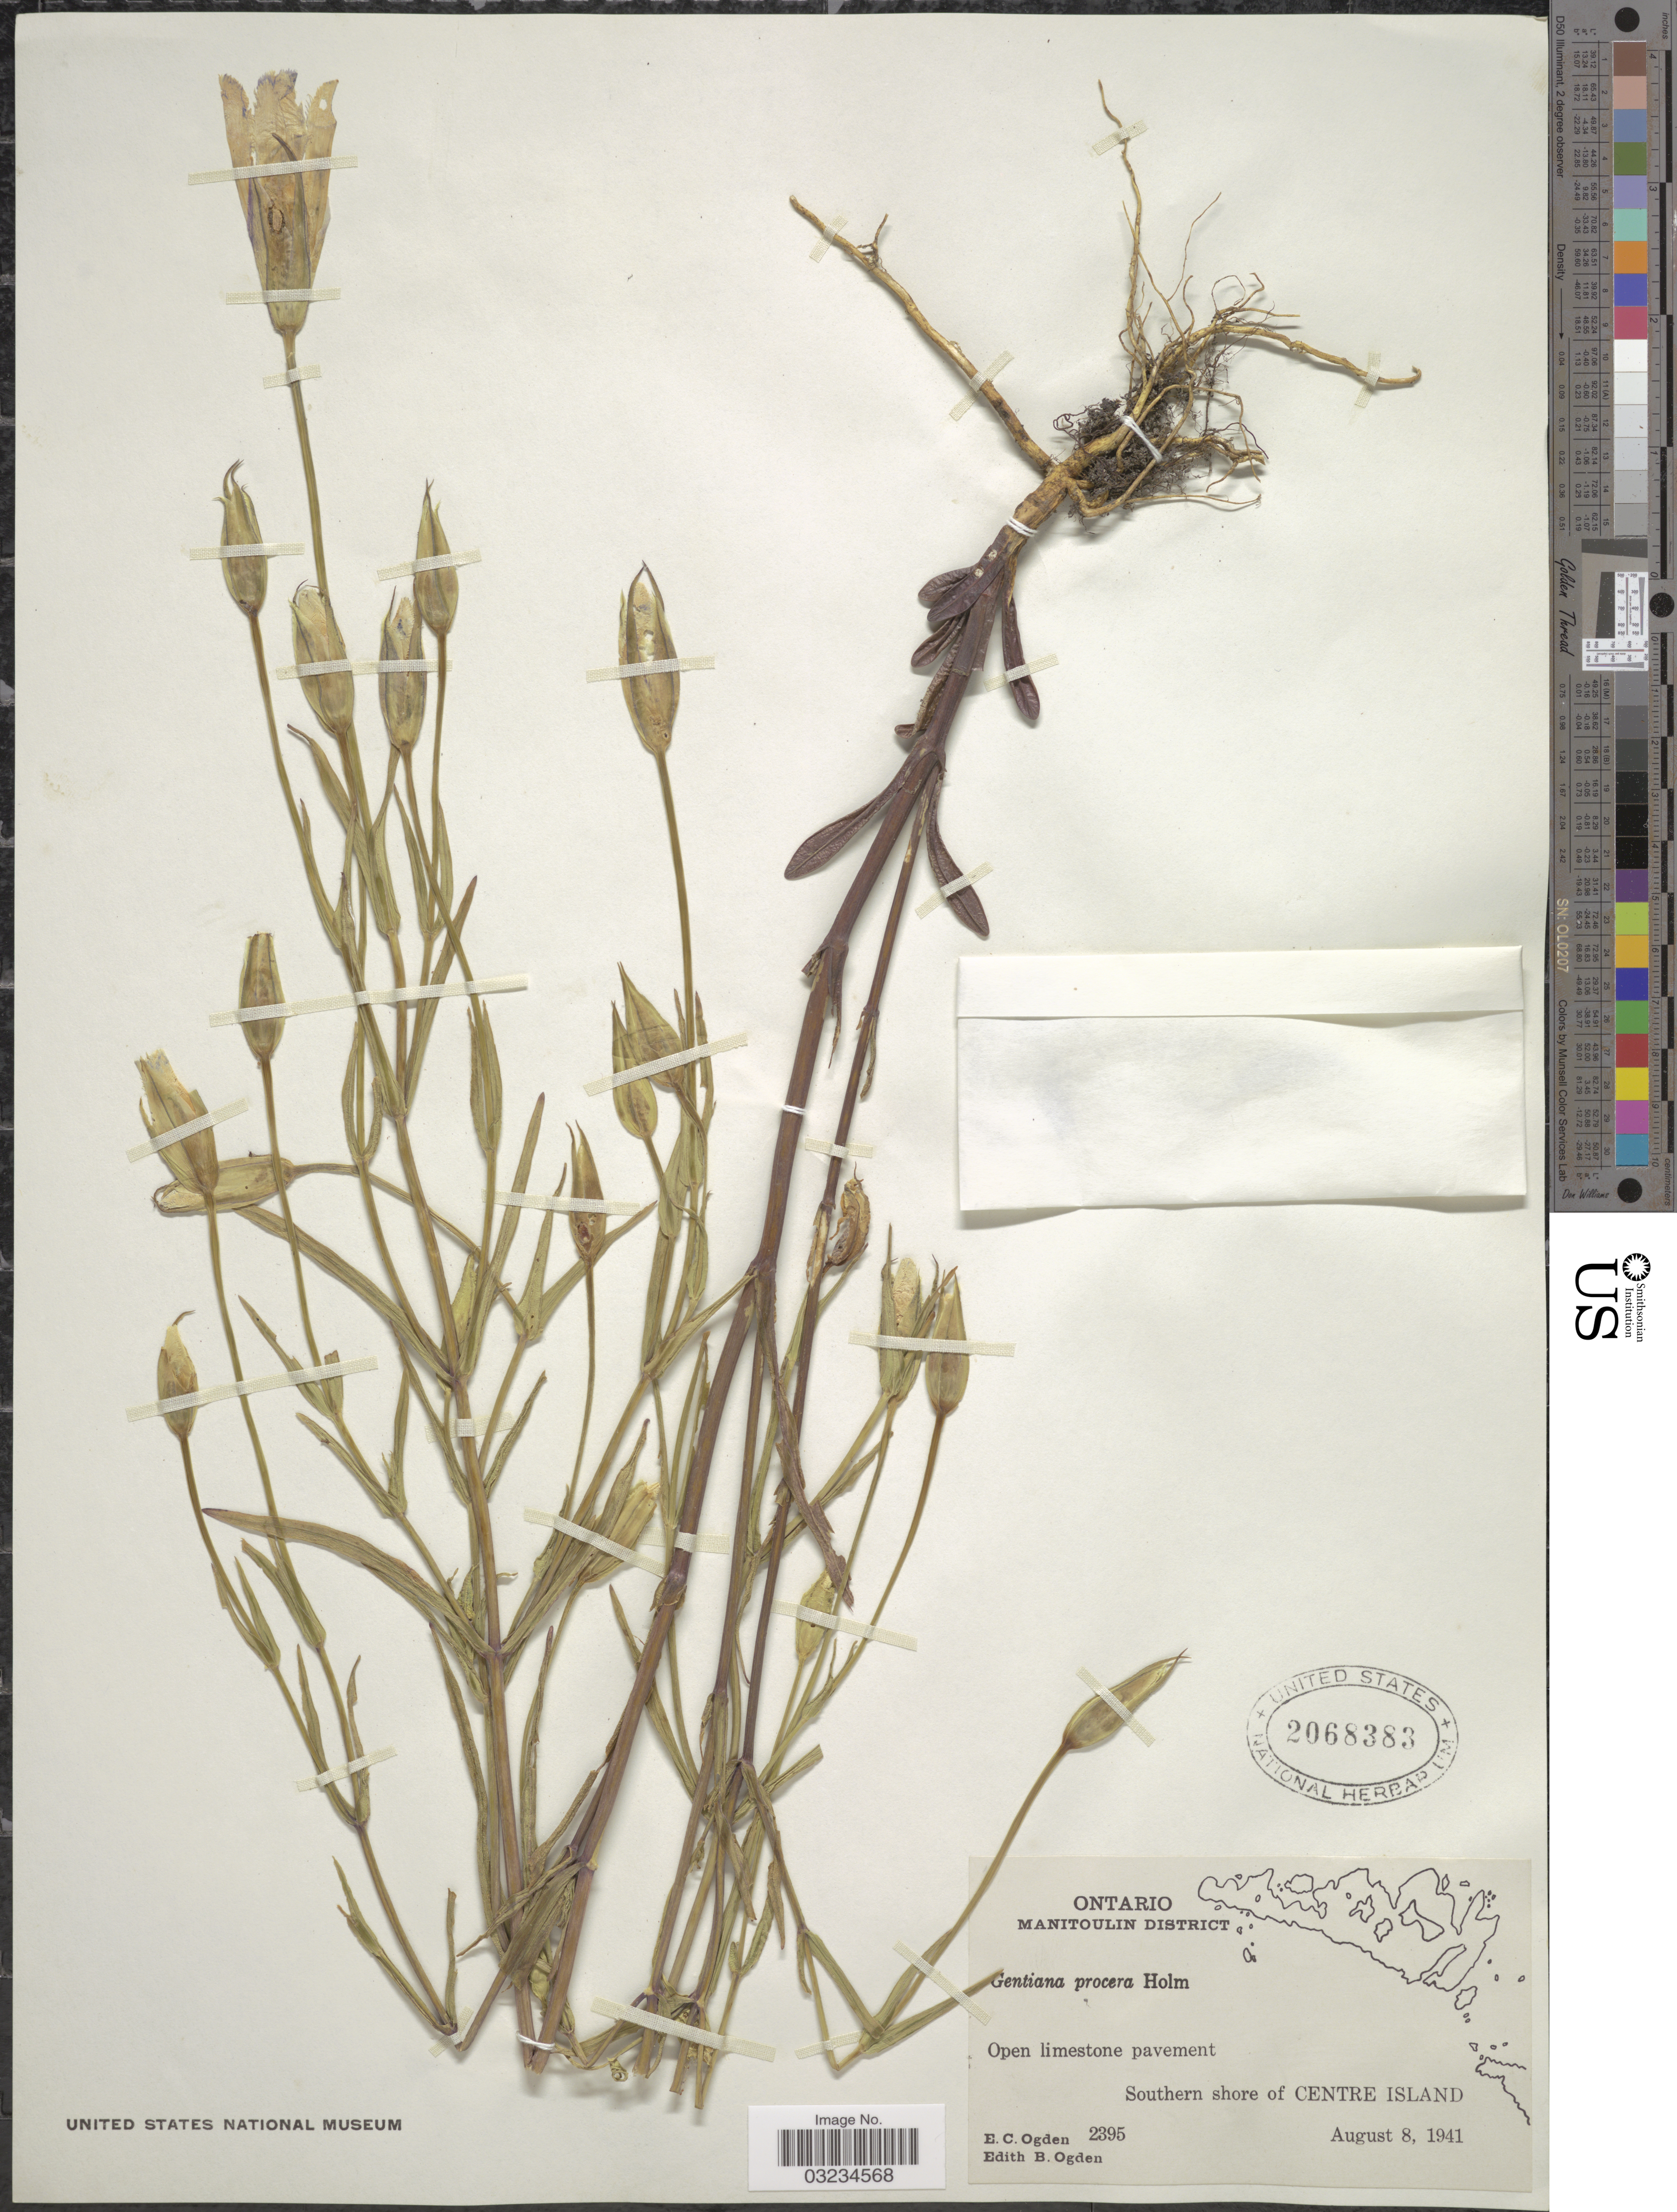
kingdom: Plantae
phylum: Tracheophyta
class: Magnoliopsida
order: Gentianales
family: Gentianaceae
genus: Gentiana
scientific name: Gentiana procera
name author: Holm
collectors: E. Ogden & E. Ogden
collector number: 2395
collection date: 1941-08-08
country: Canada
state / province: Ontario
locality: Manitoulin District. Open limestone pavement. Southern shore of Centre Island.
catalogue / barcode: US 2068383